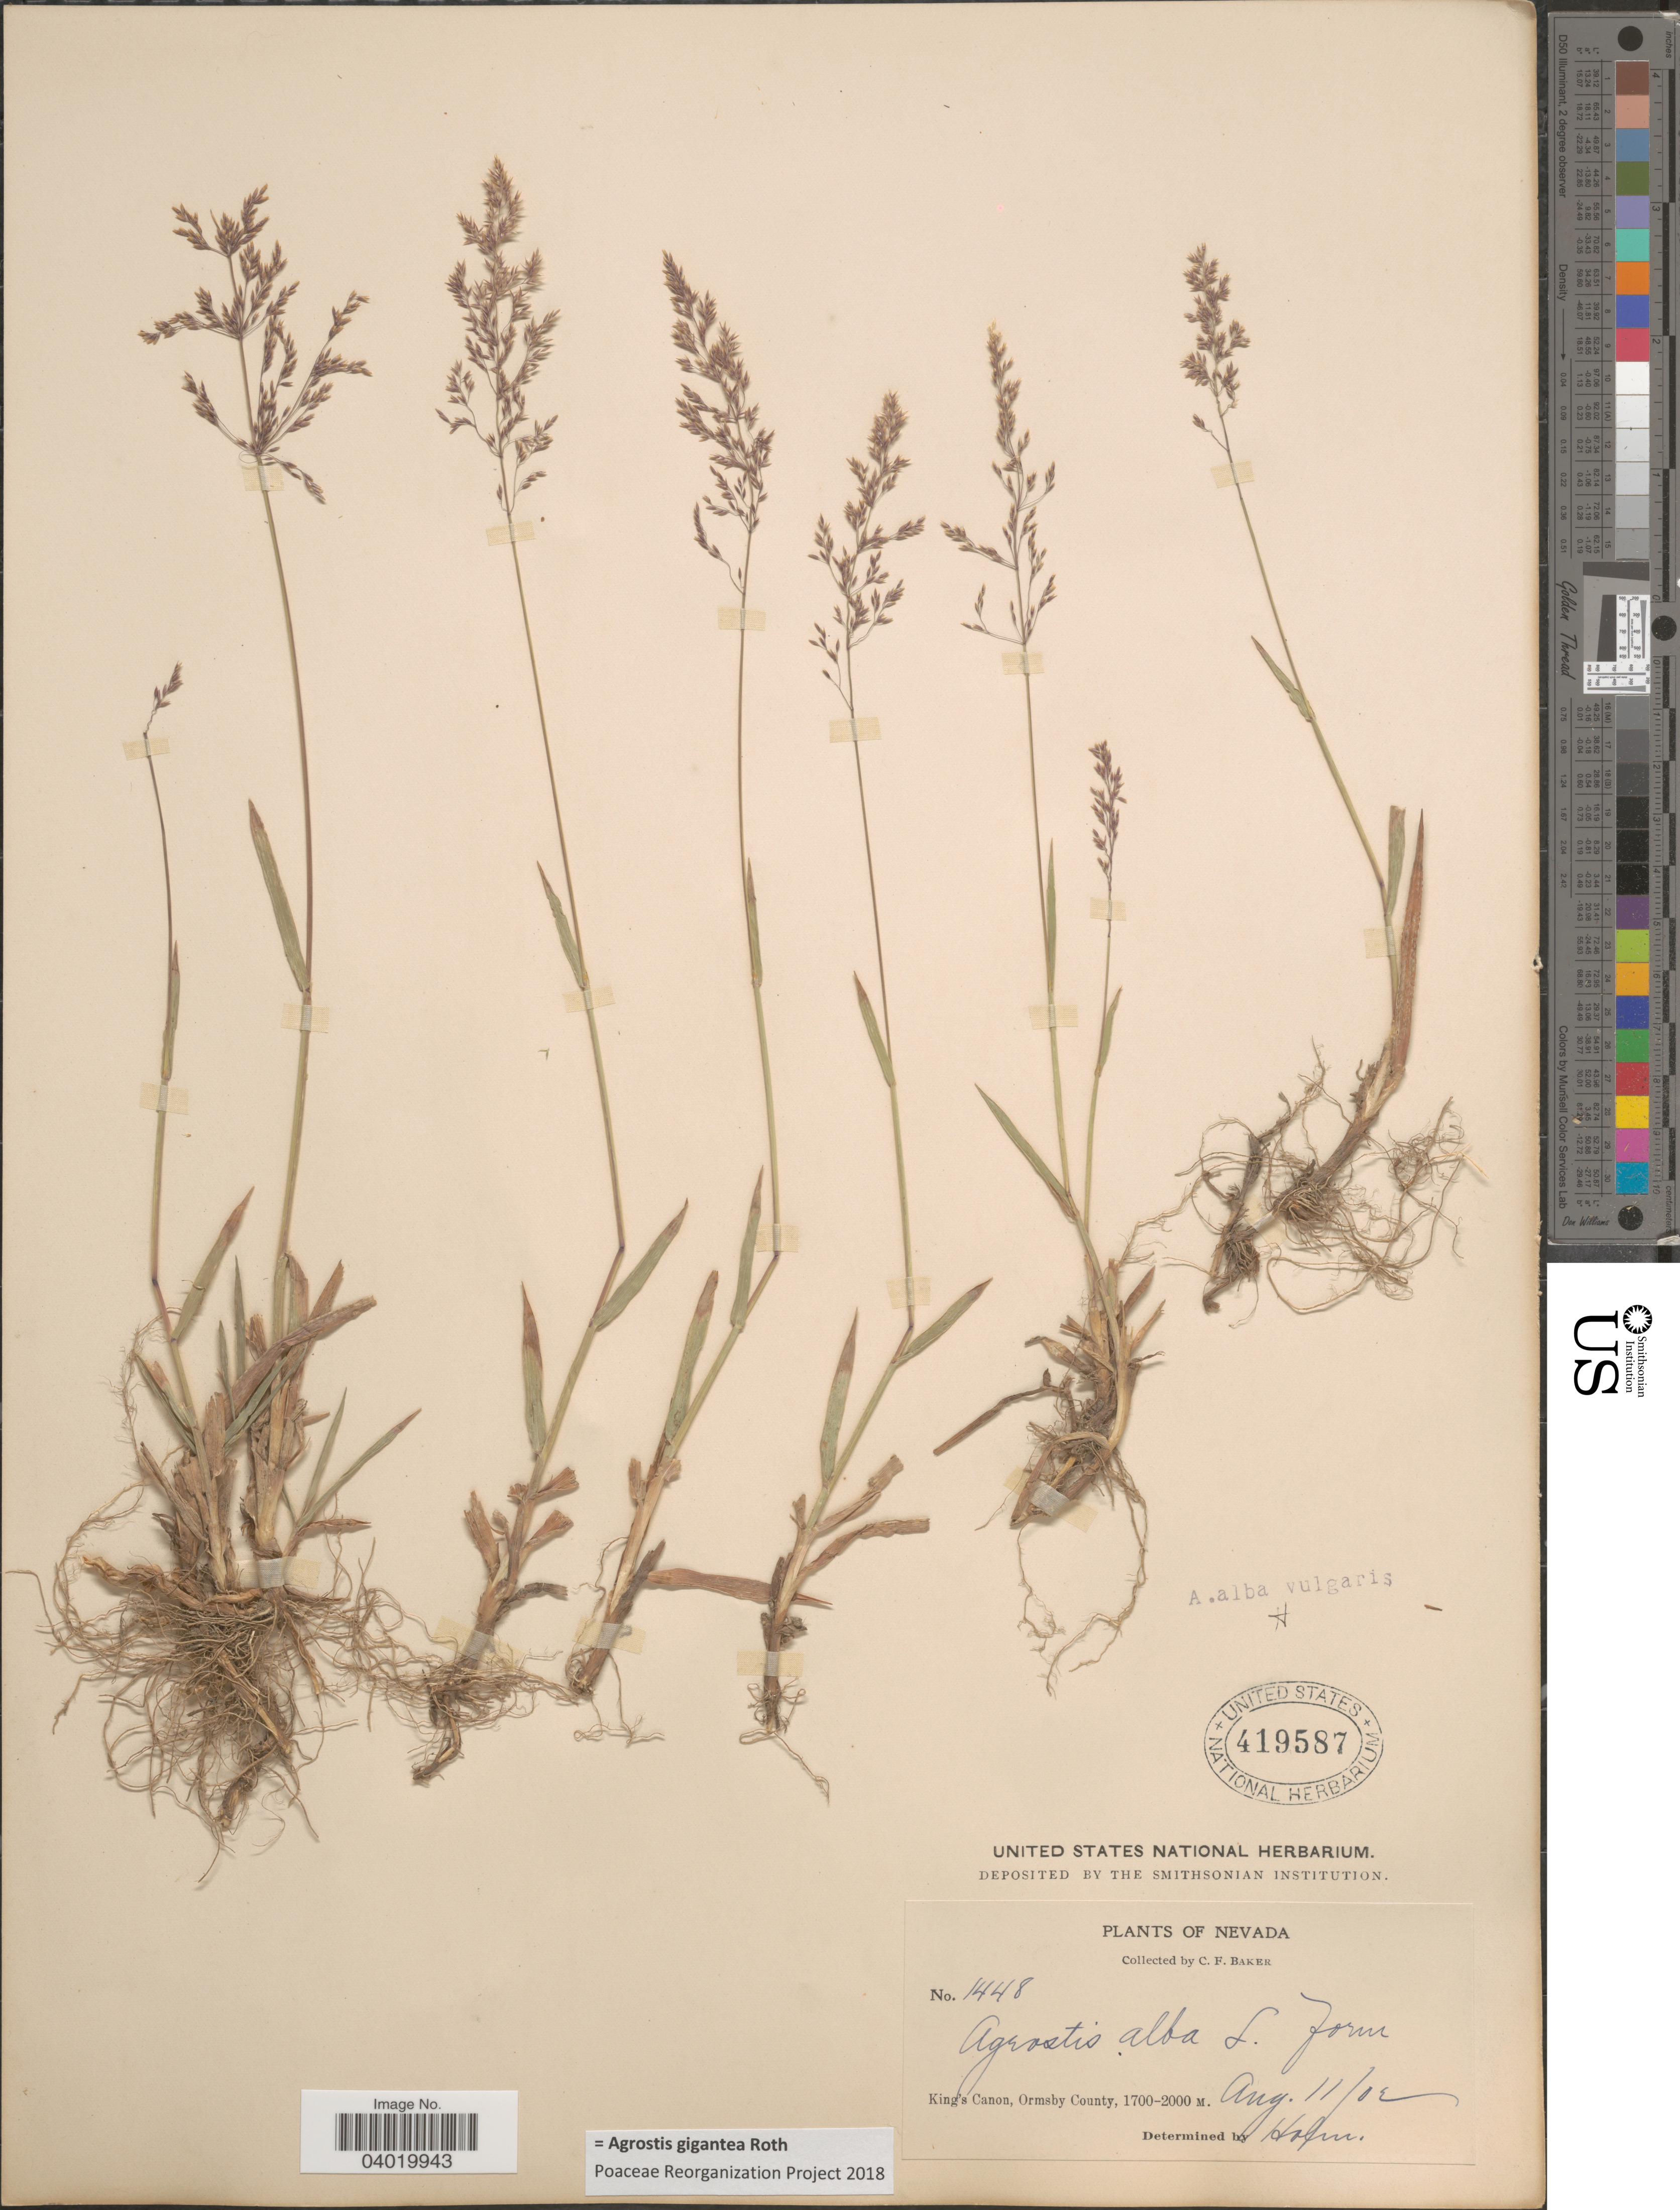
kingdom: Plantae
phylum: Tracheophyta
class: Liliopsida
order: Poales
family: Poaceae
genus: Agrostis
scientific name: Agrostis gigantea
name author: Roth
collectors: C. F. Baker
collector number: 1448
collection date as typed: Transcribed d/m/y: 11/8/2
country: United States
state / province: Nevada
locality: King's Canon, Ormsby County.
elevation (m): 1700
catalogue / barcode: US 419587